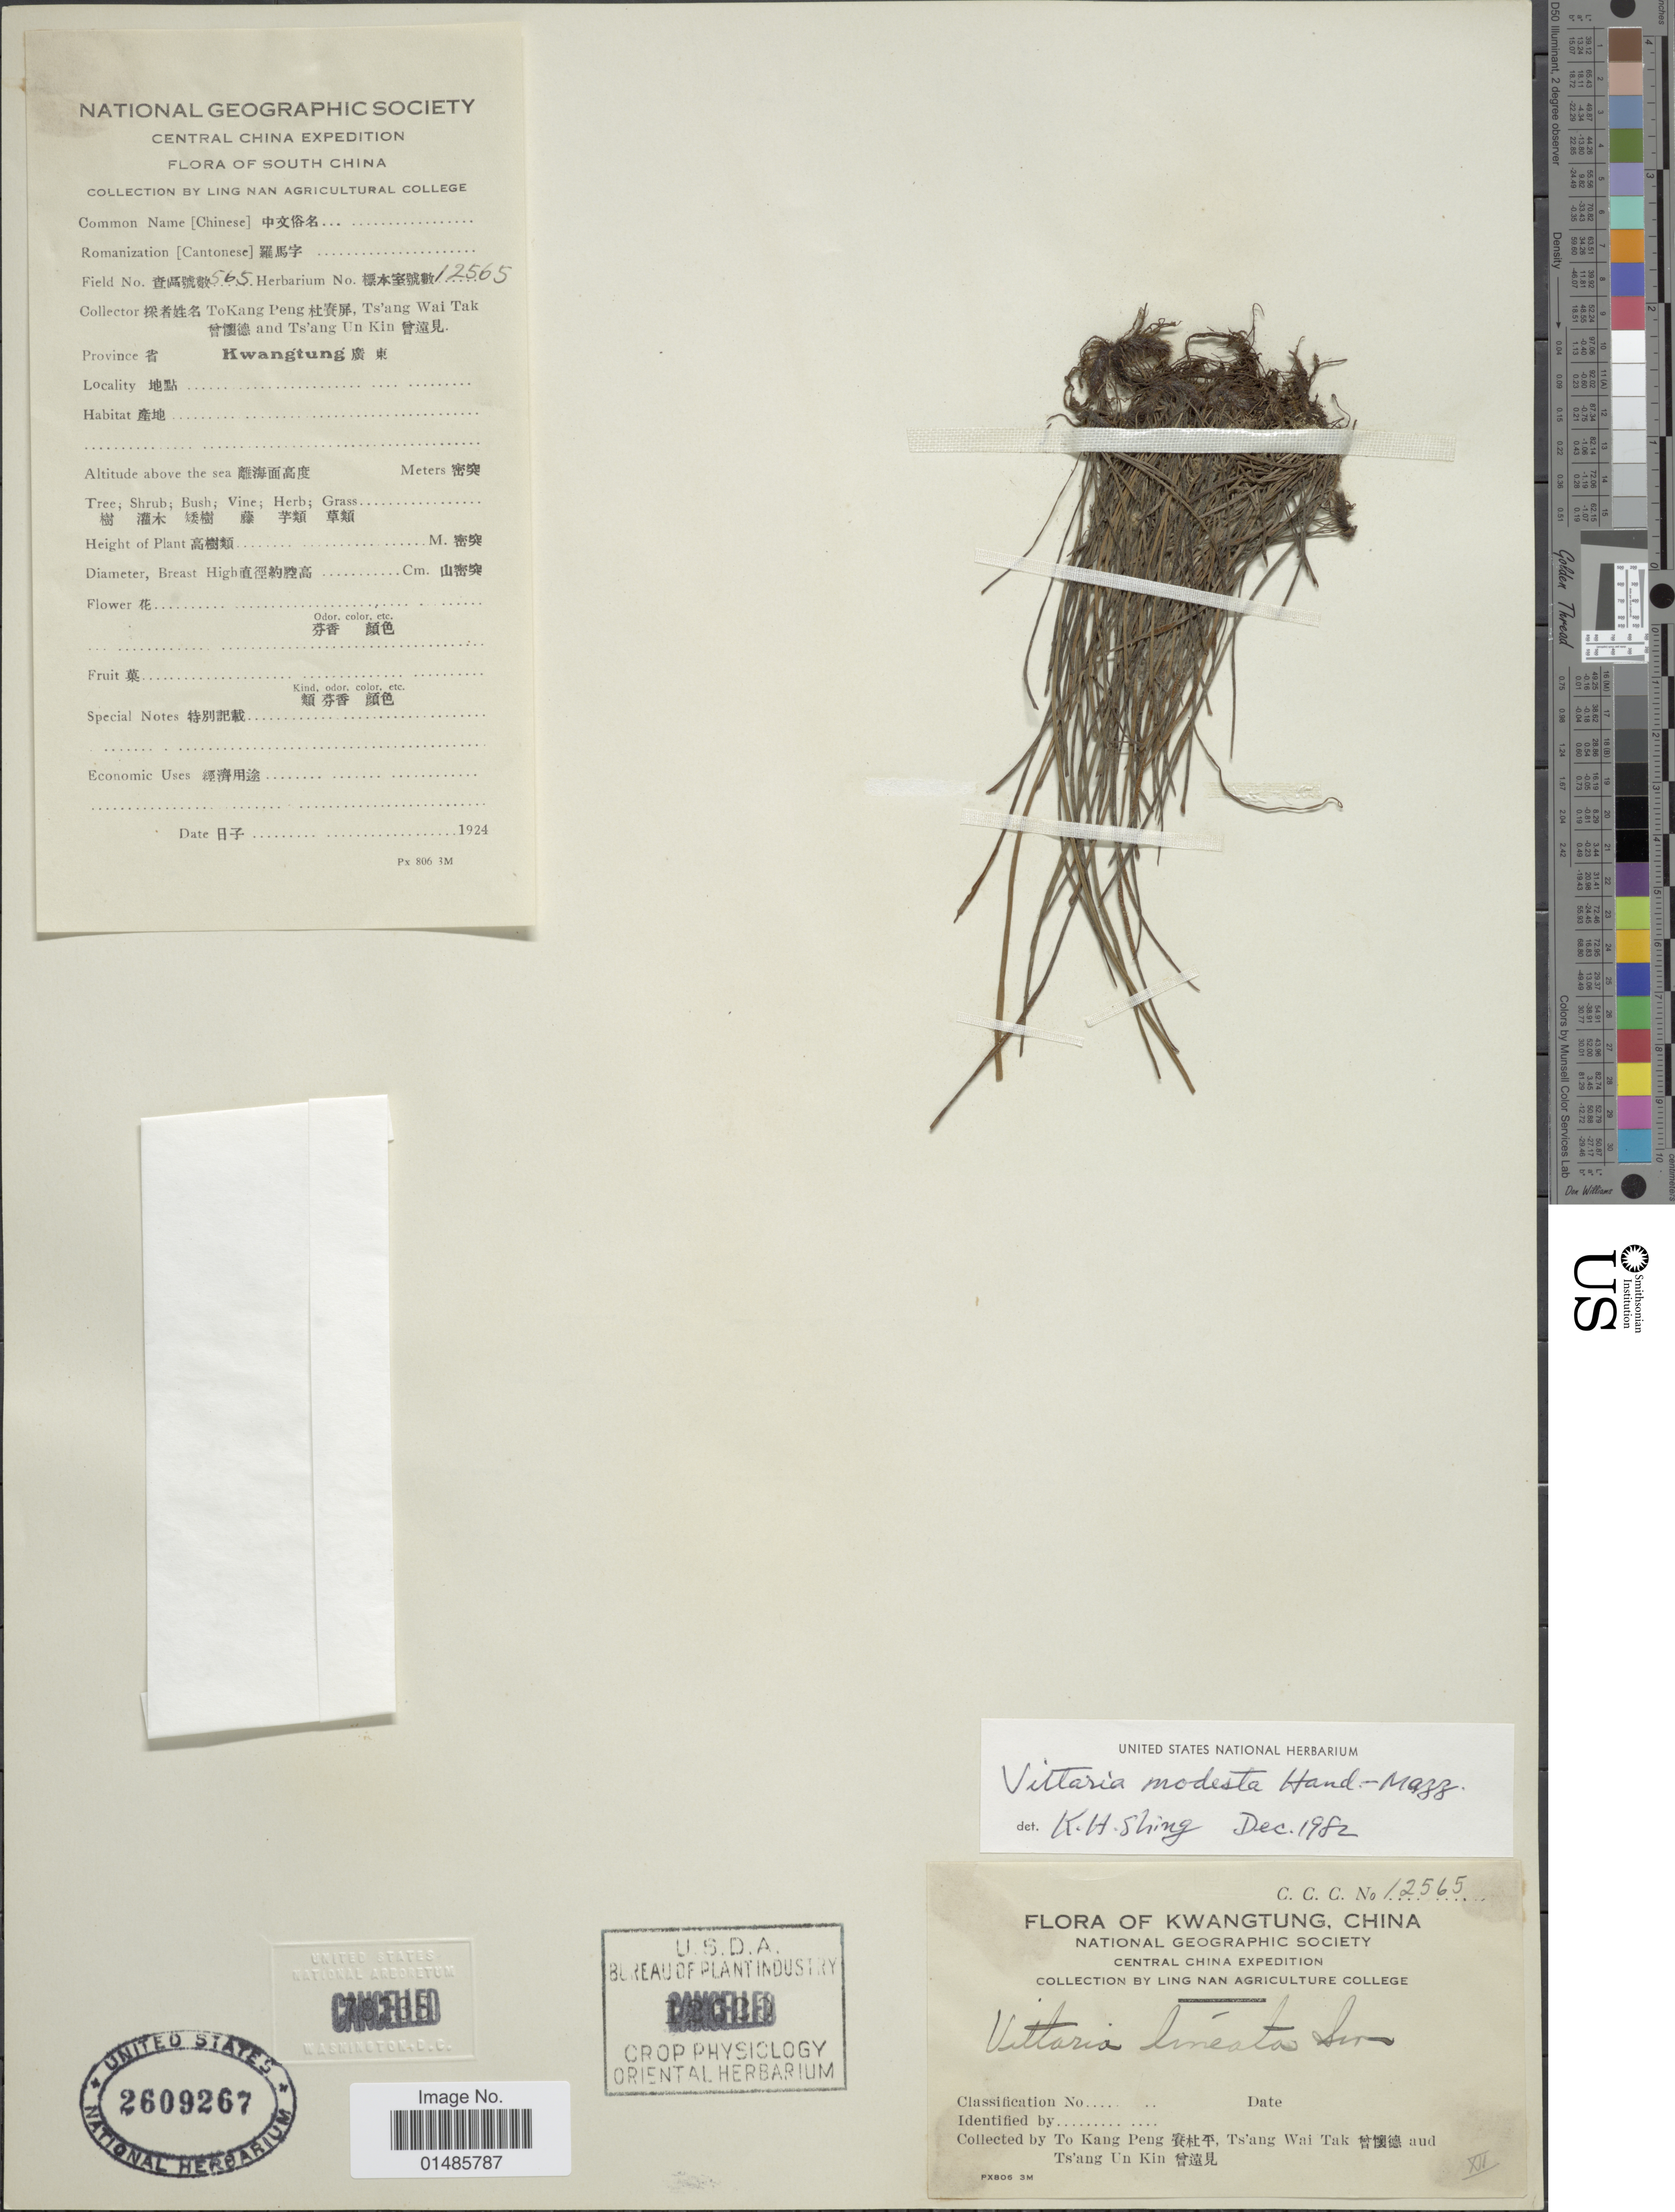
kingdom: Plantae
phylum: Tracheophyta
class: Polypodiopsida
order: Polypodiales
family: Pteridaceae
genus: Haplopteris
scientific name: Haplopteris modesta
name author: (Hand.-Mazz.) E.H. Crane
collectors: T. K. Peng, W. T. Tsang & U. K. Tsang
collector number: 565/12565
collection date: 1924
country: China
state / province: Guangdong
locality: South China. Province Kwangtung X.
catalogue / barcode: US 2609267